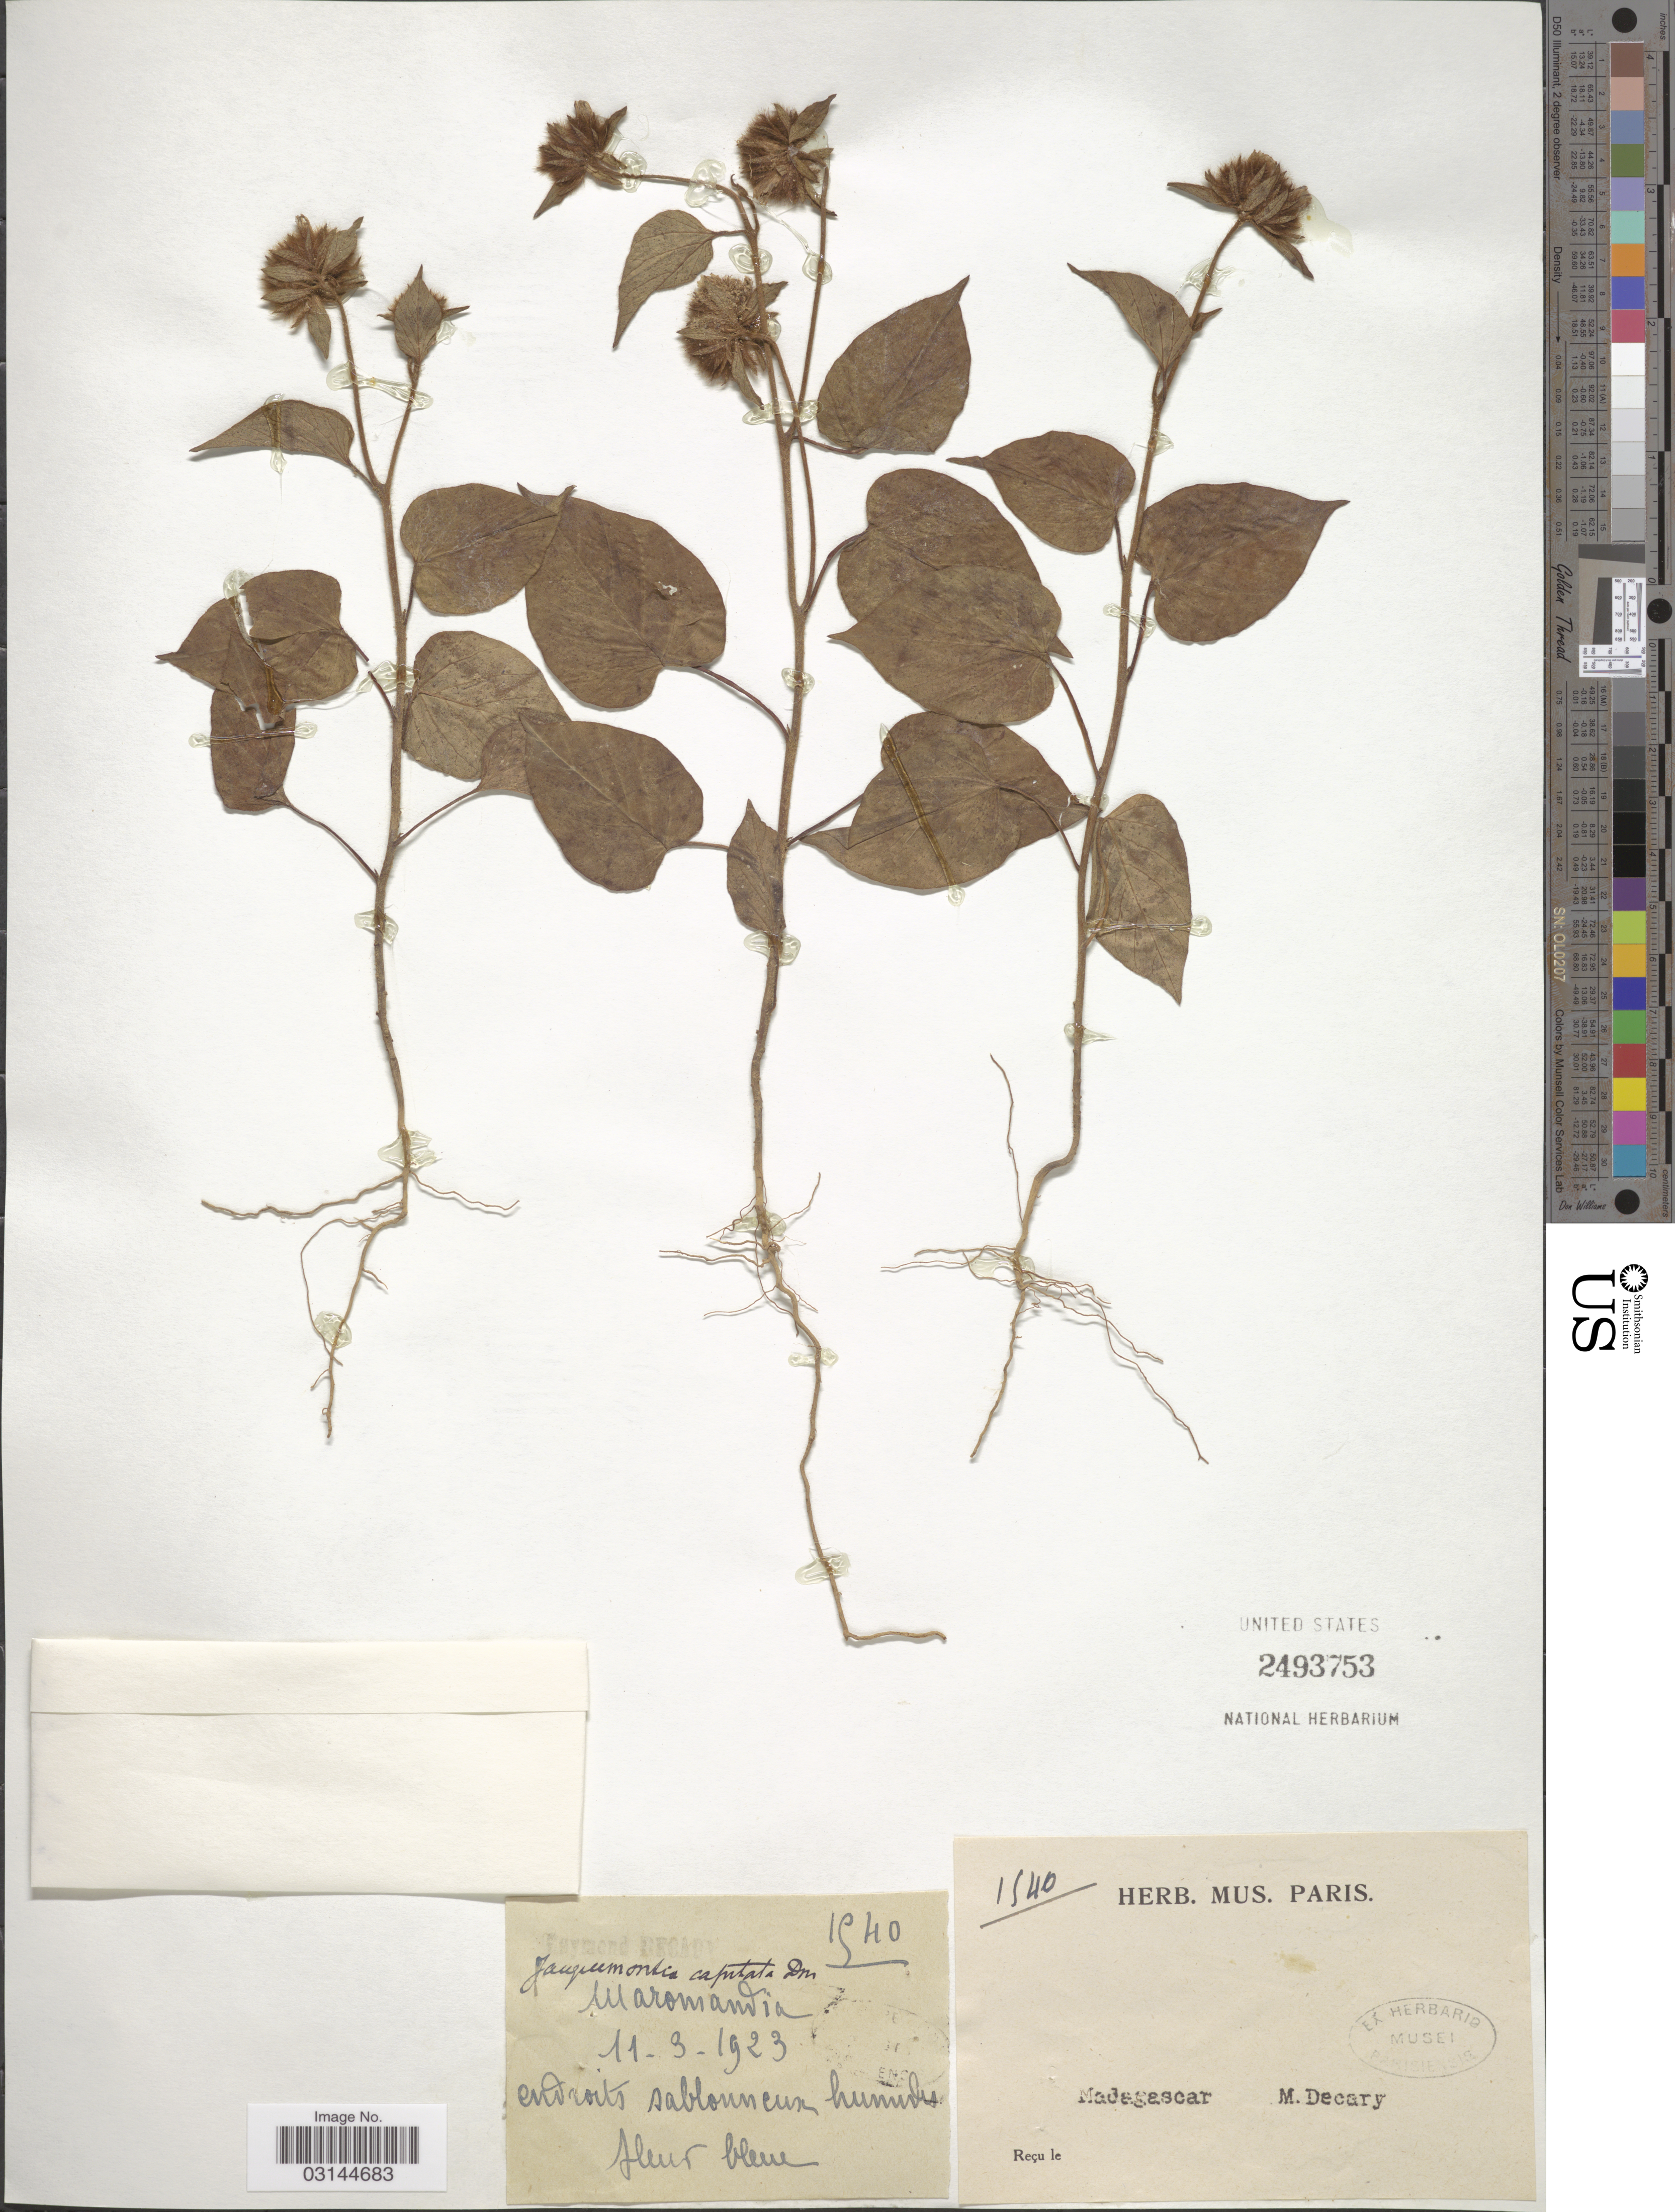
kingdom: Plantae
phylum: Tracheophyta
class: Magnoliopsida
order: Solanales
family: Convolvulaceae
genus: Jacquemontia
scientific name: Jacquemontia capitata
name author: (Desr.) G. Don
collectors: R. Decary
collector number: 1540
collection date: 1923-03-11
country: Madagascar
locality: Maromandia.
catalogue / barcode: US 2493753